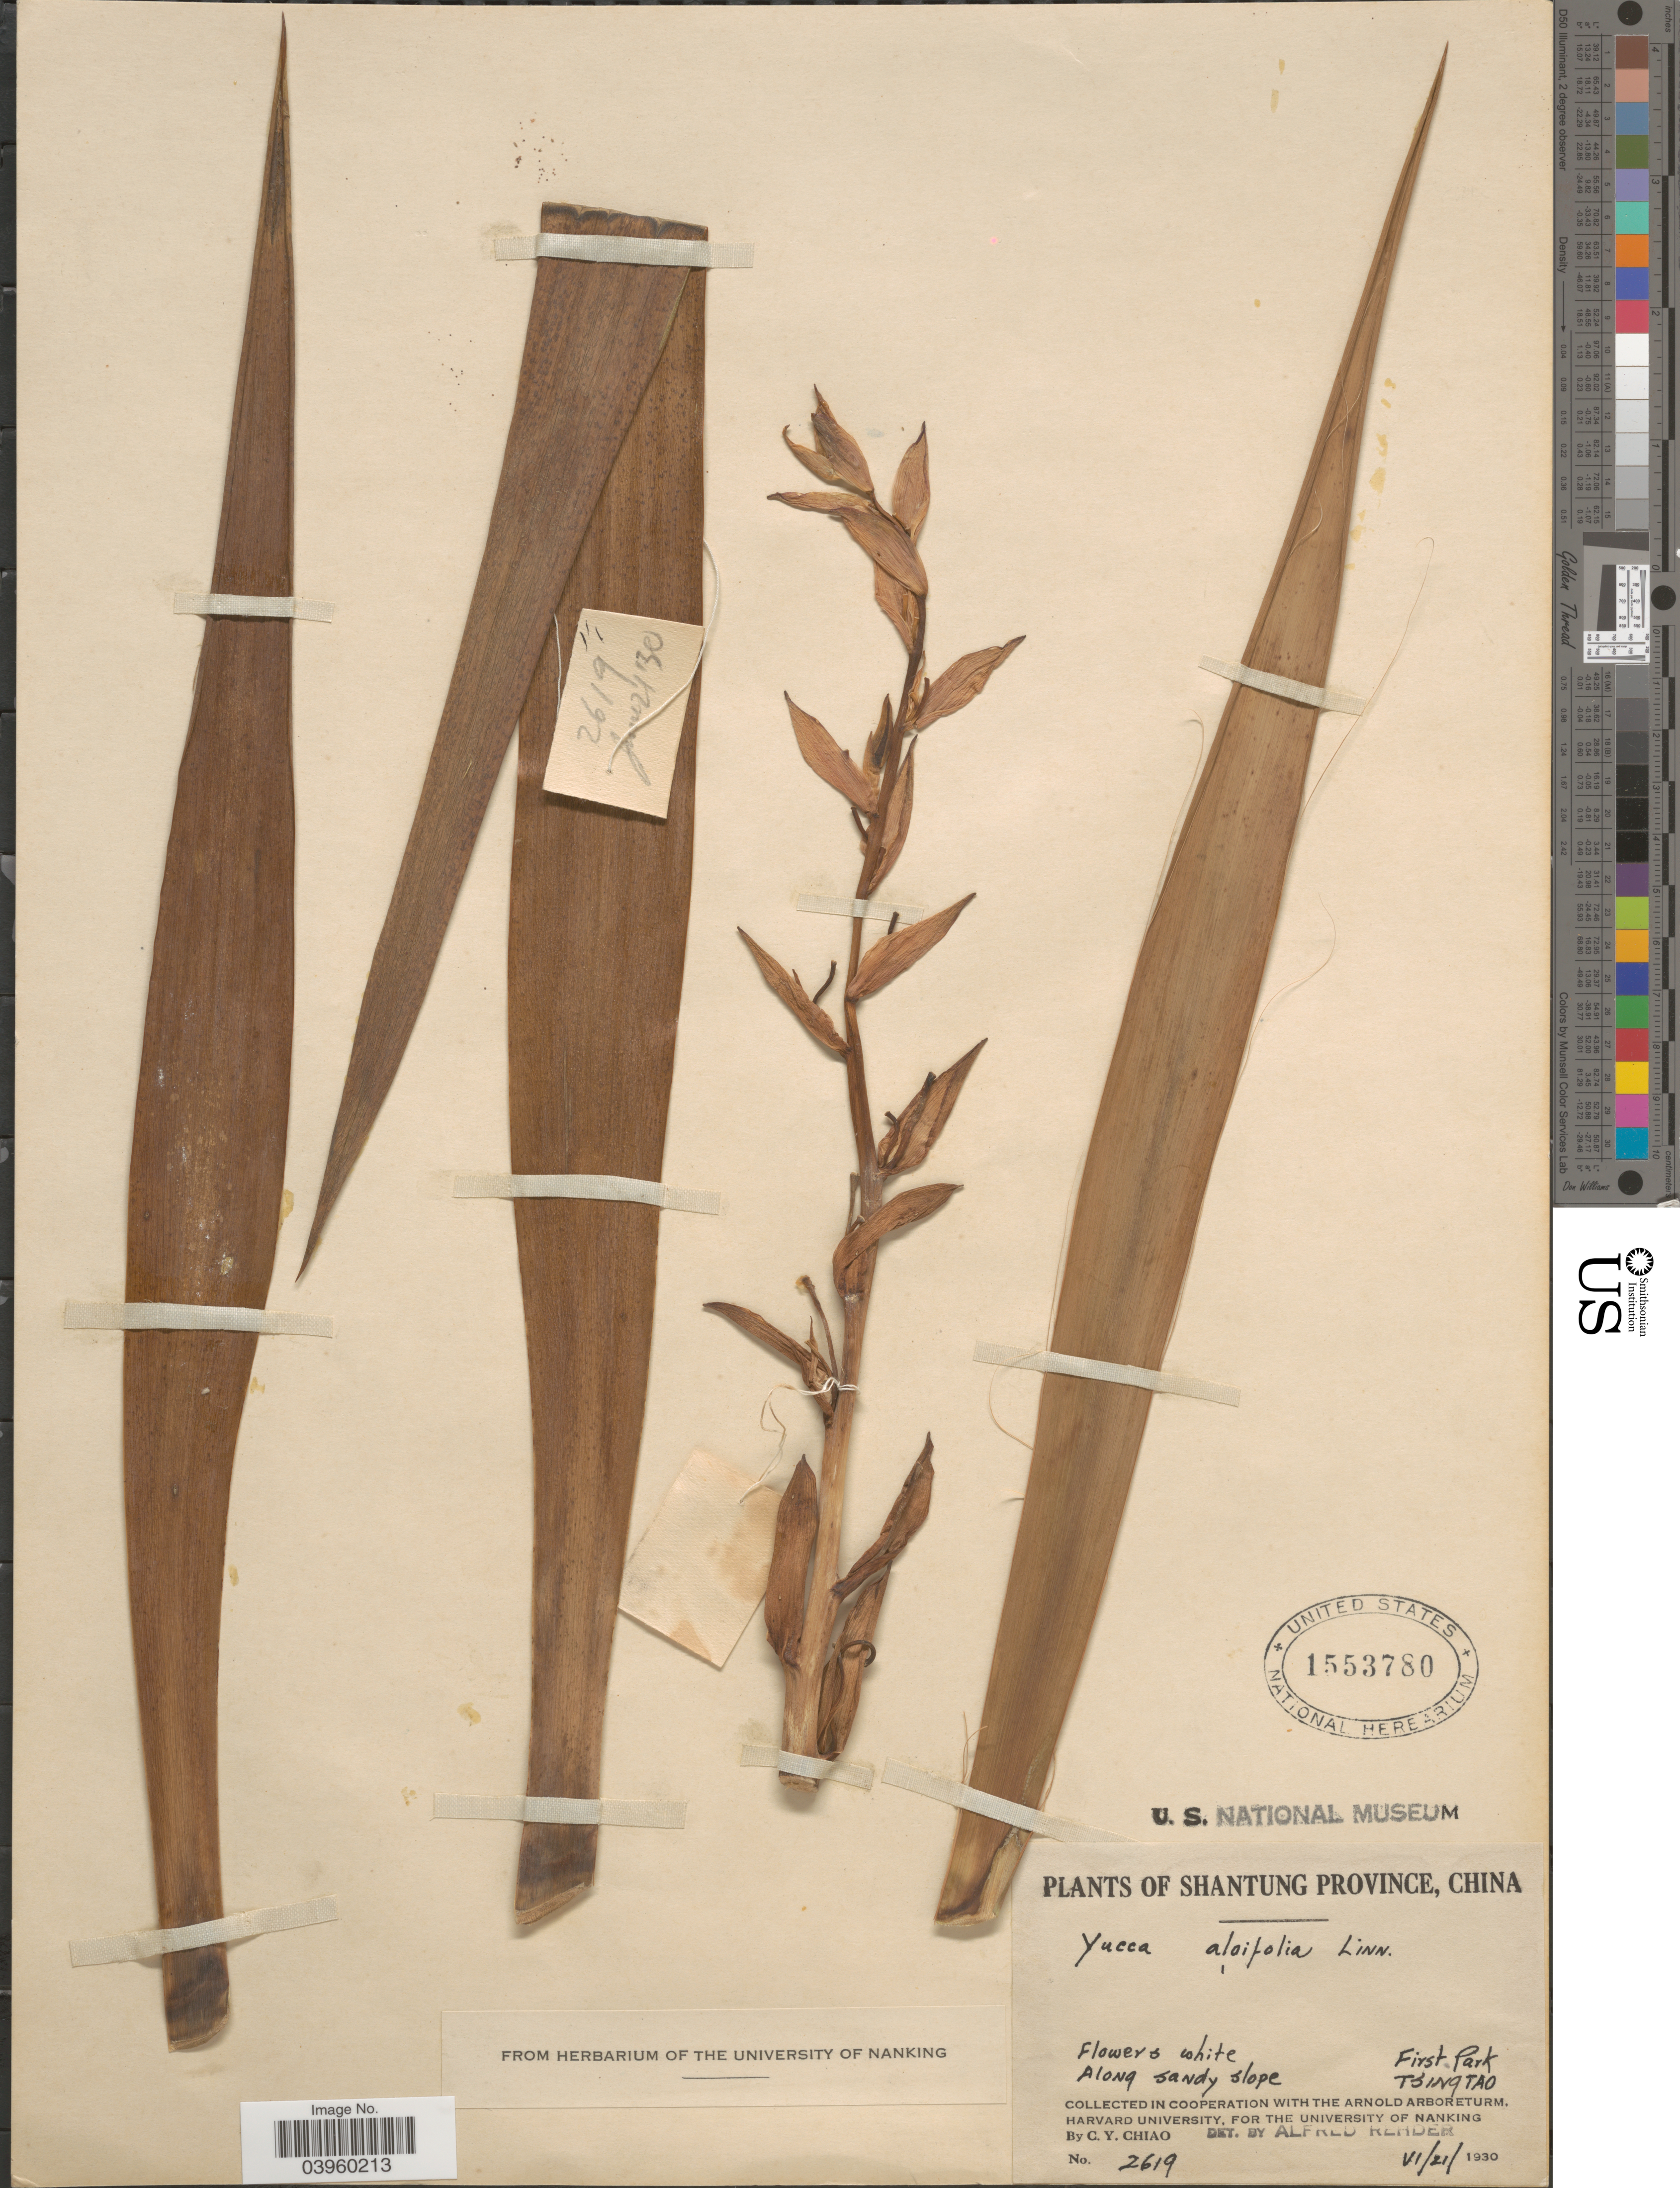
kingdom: Plantae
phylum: Tracheophyta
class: Liliopsida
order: Asparagales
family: Asparagaceae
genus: Yucca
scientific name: Yucca aloifolia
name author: L.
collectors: C. Y. Chiao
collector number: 2619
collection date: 1930-06-21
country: China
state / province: Shandong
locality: Shantung Province. First Park. Tsingtao.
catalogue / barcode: US 1553780